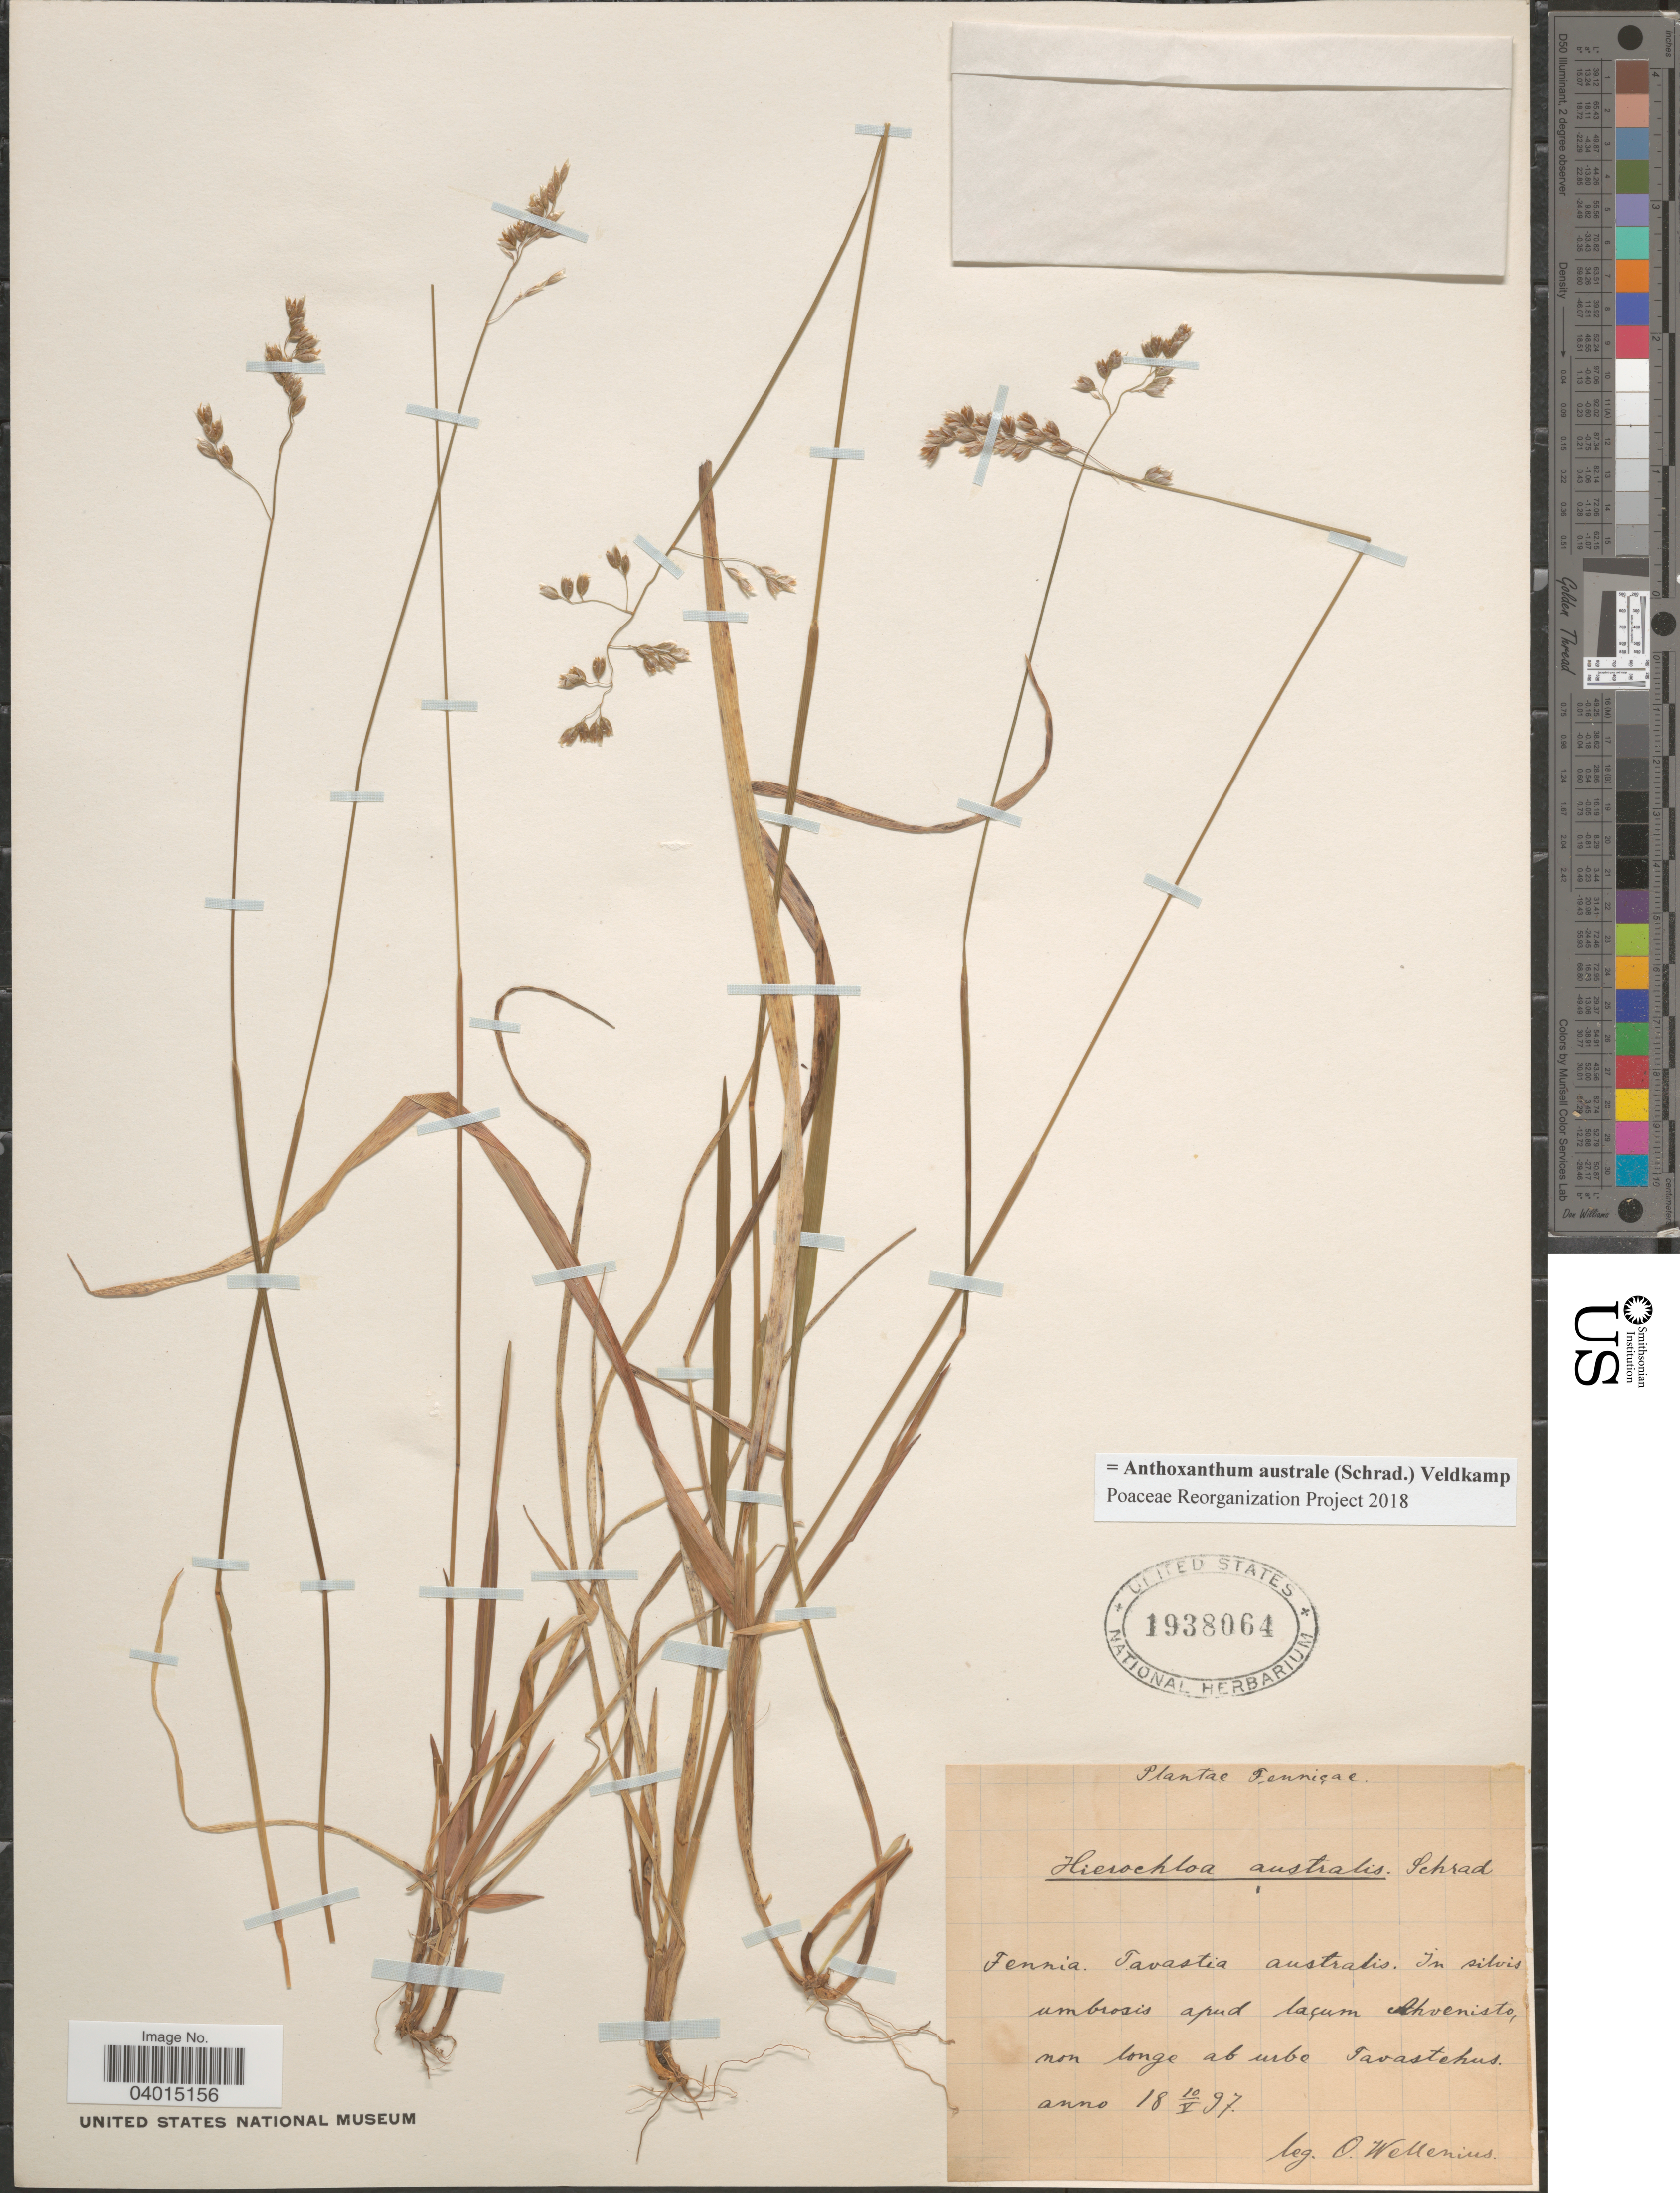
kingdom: Plantae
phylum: Tracheophyta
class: Liliopsida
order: Poales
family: Poaceae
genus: Anthoxanthum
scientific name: Anthoxanthum australe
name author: (Schrad.) Veldkamp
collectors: O. Wellenius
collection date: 1897-05-10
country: Finland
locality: Fenniçæ. Fennia. Tavastia australis. In silvis umbrosis apud laçum Ahvenisto, non longe ab urbe Tavastchus. [interpreted]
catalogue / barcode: US 1938064